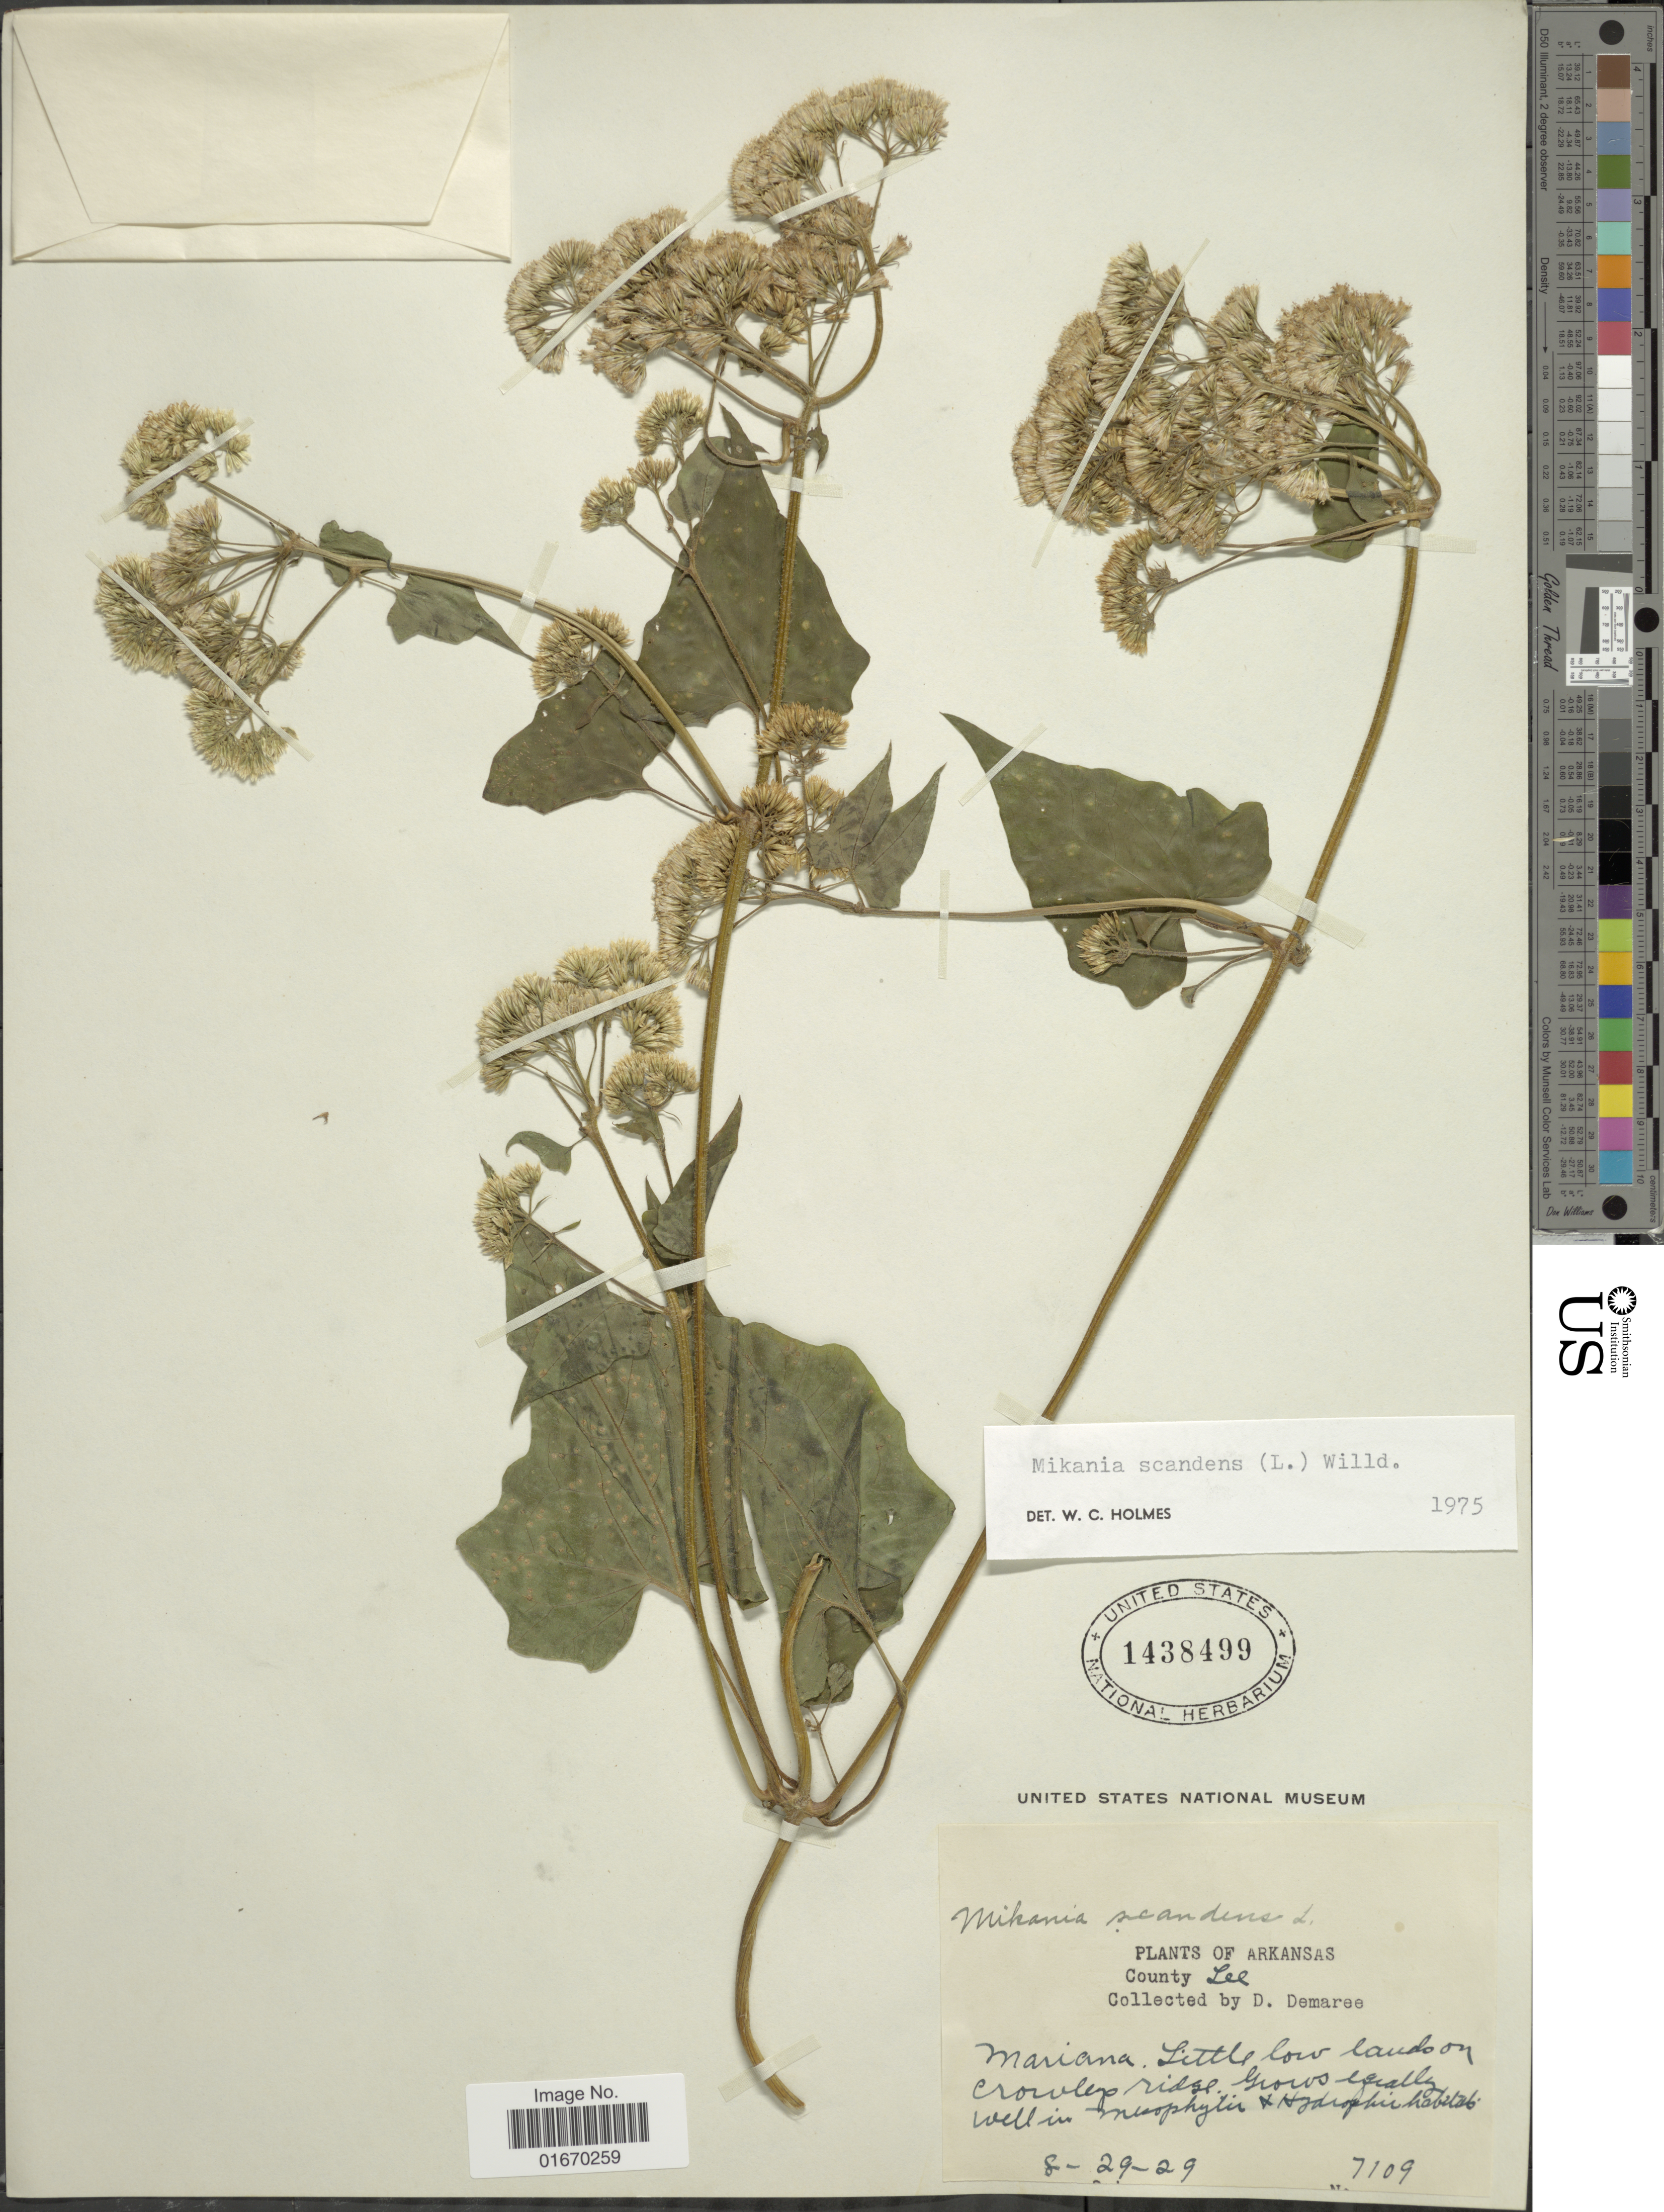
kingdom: Plantae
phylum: Tracheophyta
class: Magnoliopsida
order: Asterales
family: Asteraceae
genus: Mikania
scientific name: Mikania scandens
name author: (L.) Willd.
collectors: D. Demaree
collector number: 7109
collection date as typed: Transcribed d/m/y: 29/8/29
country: United States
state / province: Arkansas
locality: County Lee, Mariana, Little low lands on Crowley's ridge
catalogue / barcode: US 1438499